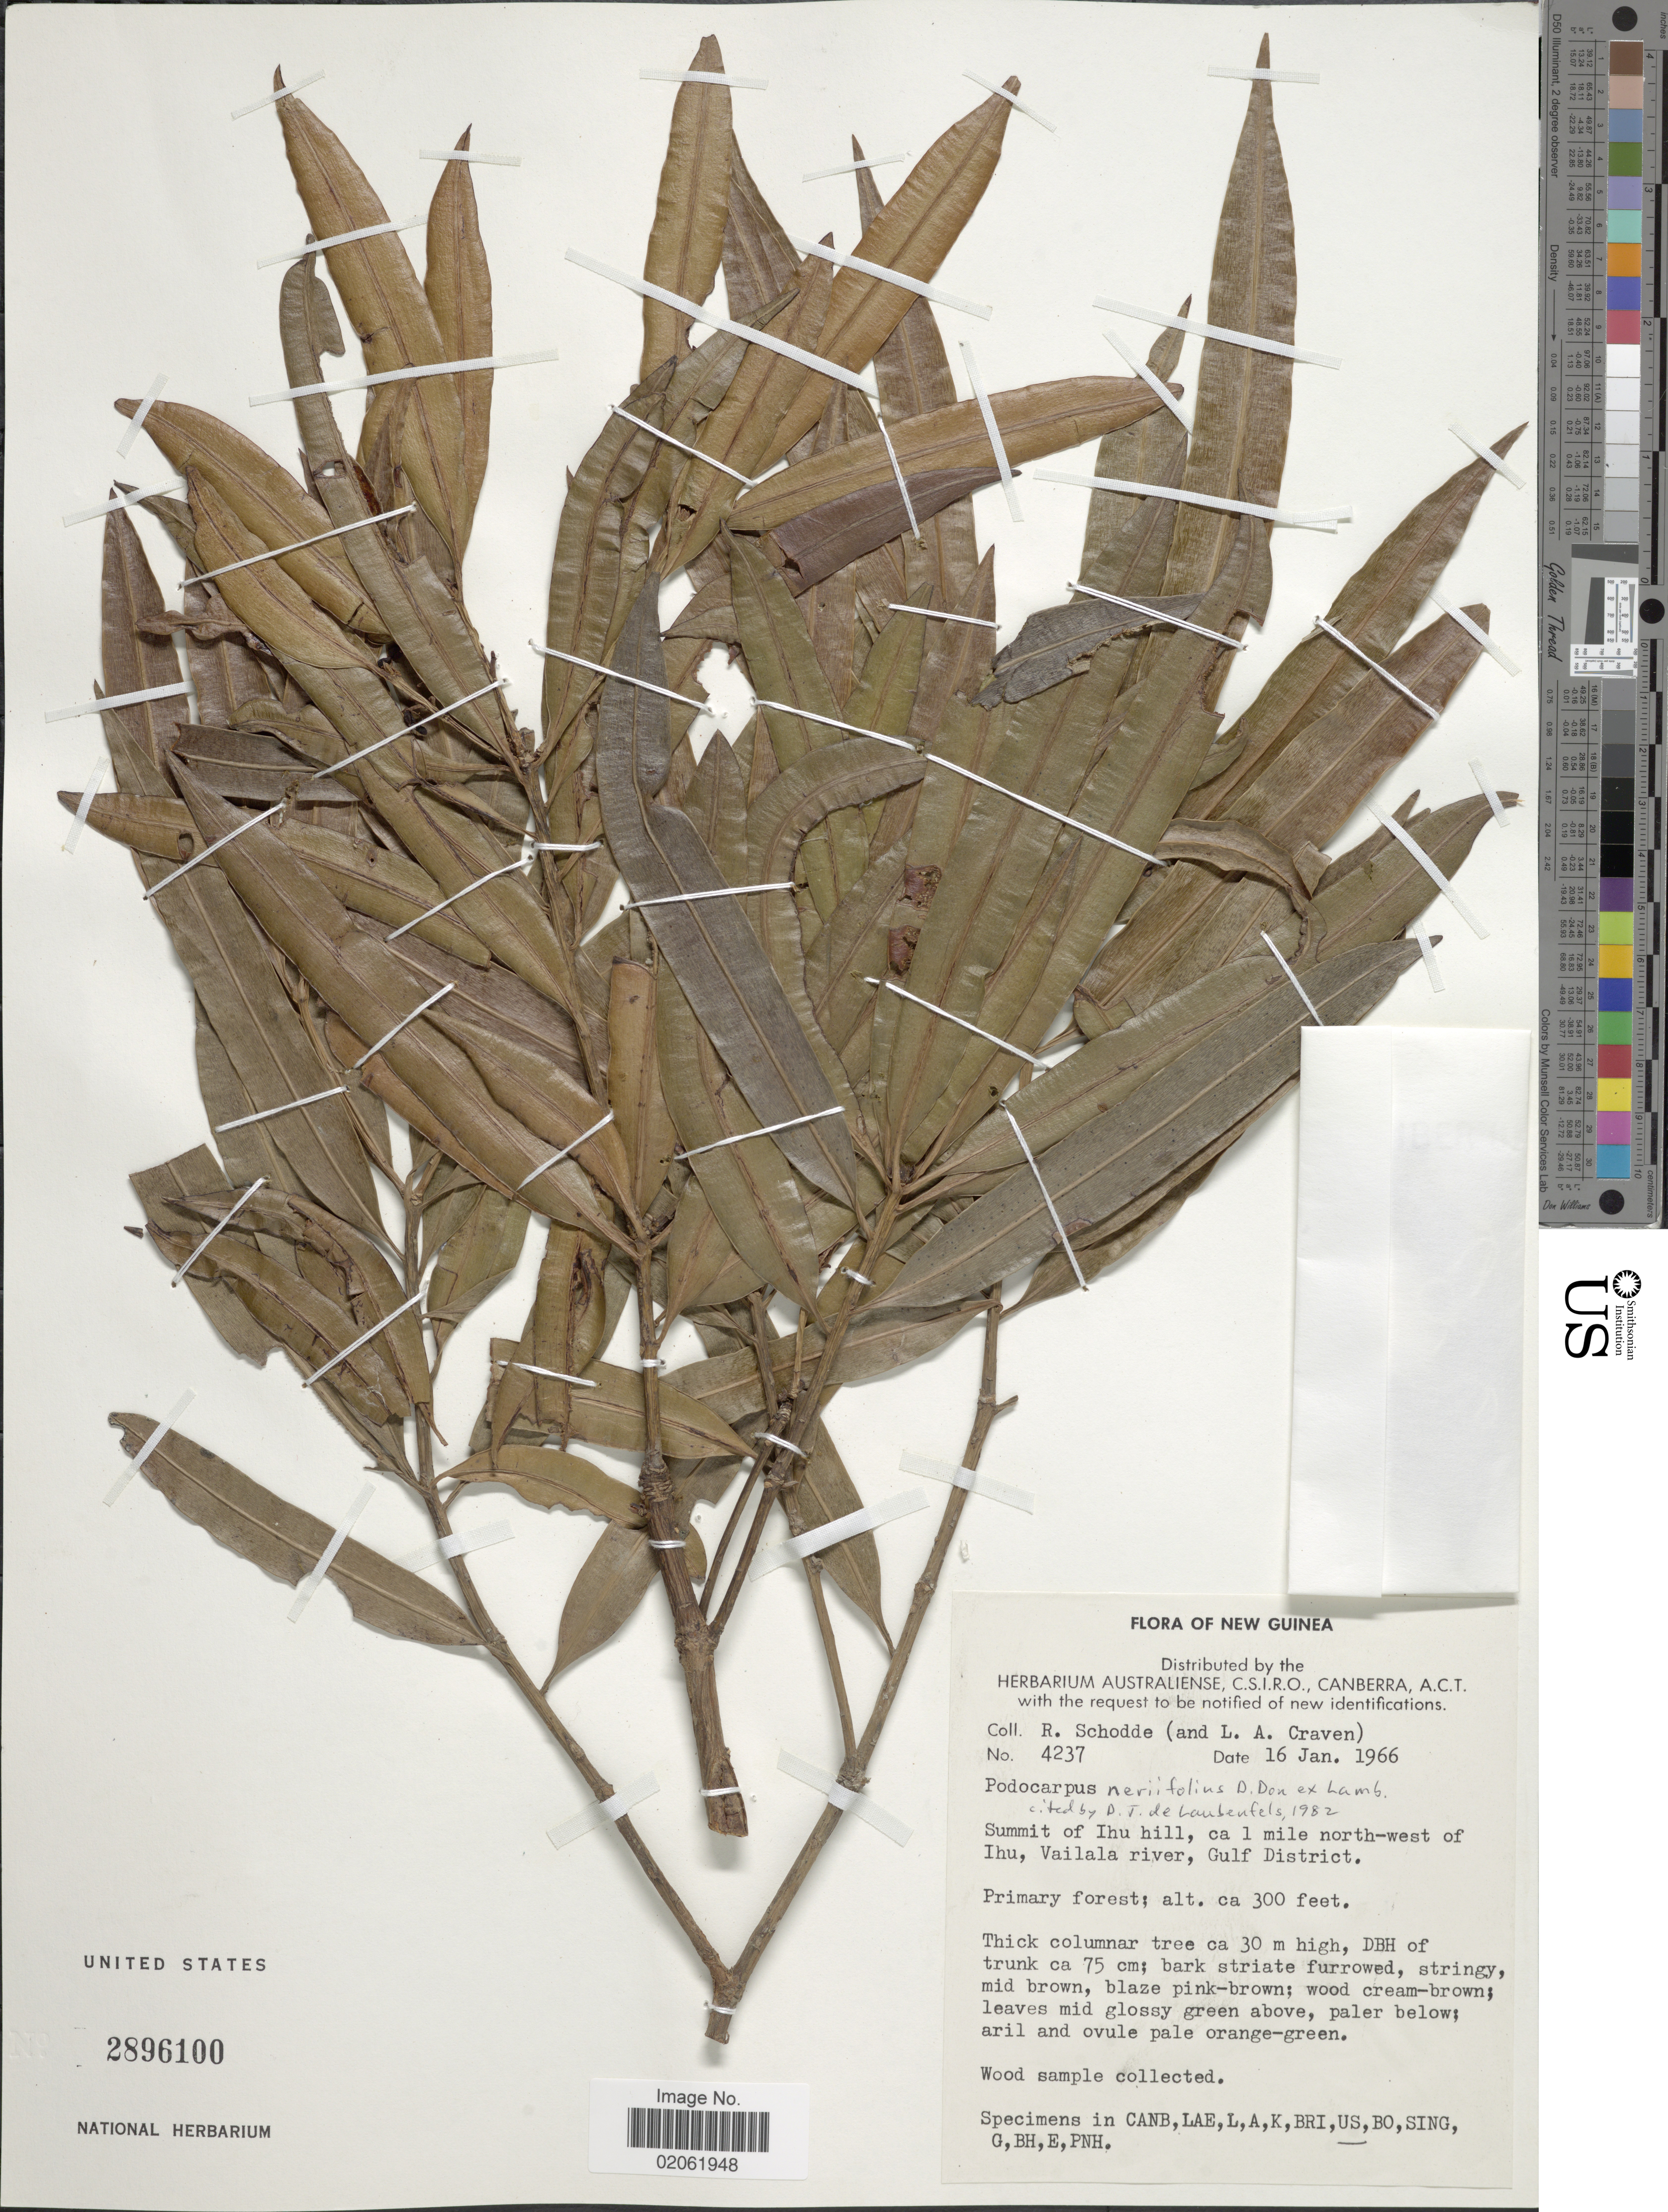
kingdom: Plantae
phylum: Tracheophyta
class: Pinopsida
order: Pinales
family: Podocarpaceae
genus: Podocarpus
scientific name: Podocarpus neriifolius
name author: D. Don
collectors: R. Schodde & L. A. Craven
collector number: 4237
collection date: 1966-01-16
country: Papua New Guinea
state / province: Gulf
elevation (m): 91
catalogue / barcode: US 2896100